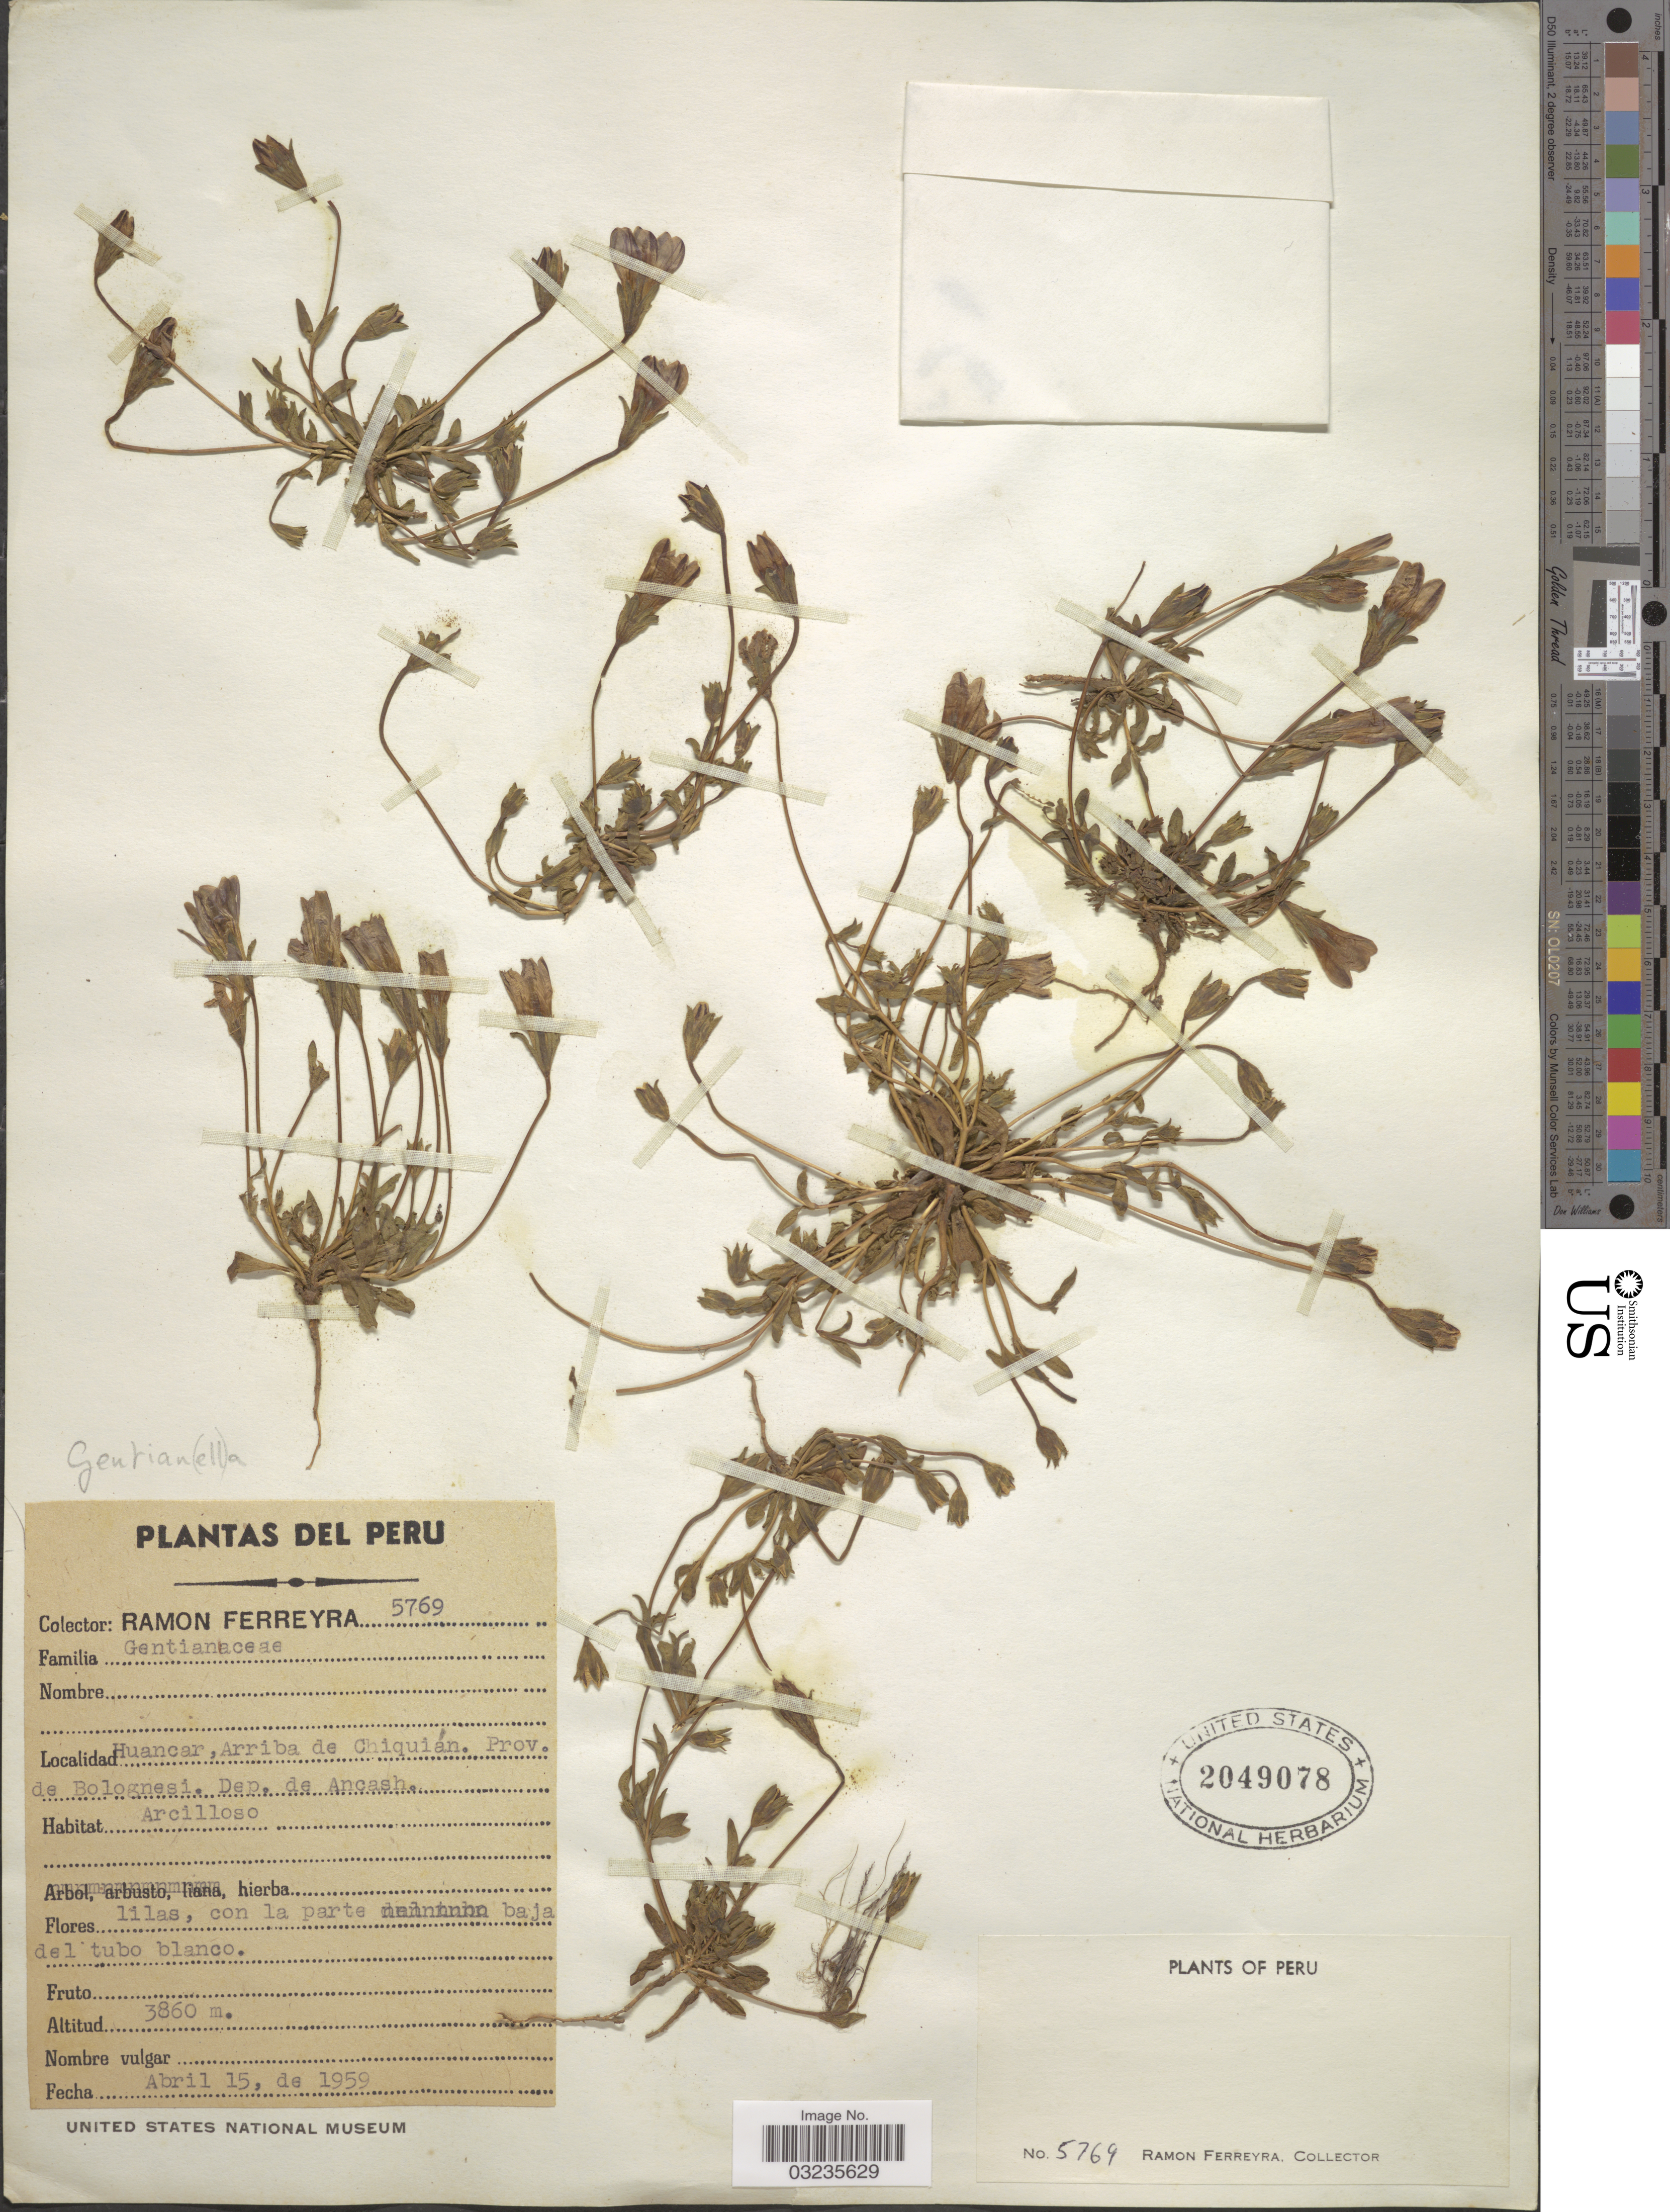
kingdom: Plantae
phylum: Tracheophyta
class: Magnoliopsida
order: Gentianales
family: Gentianaceae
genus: Gentiana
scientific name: Gentiana sp.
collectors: R. A. Ferreyra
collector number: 5769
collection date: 1959-04-15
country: Peru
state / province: Ancash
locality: Huancar, Arriba de Chiquián. Prov. de Bolognesi. Dep. de Ancash.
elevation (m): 3860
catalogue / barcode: US 2049078